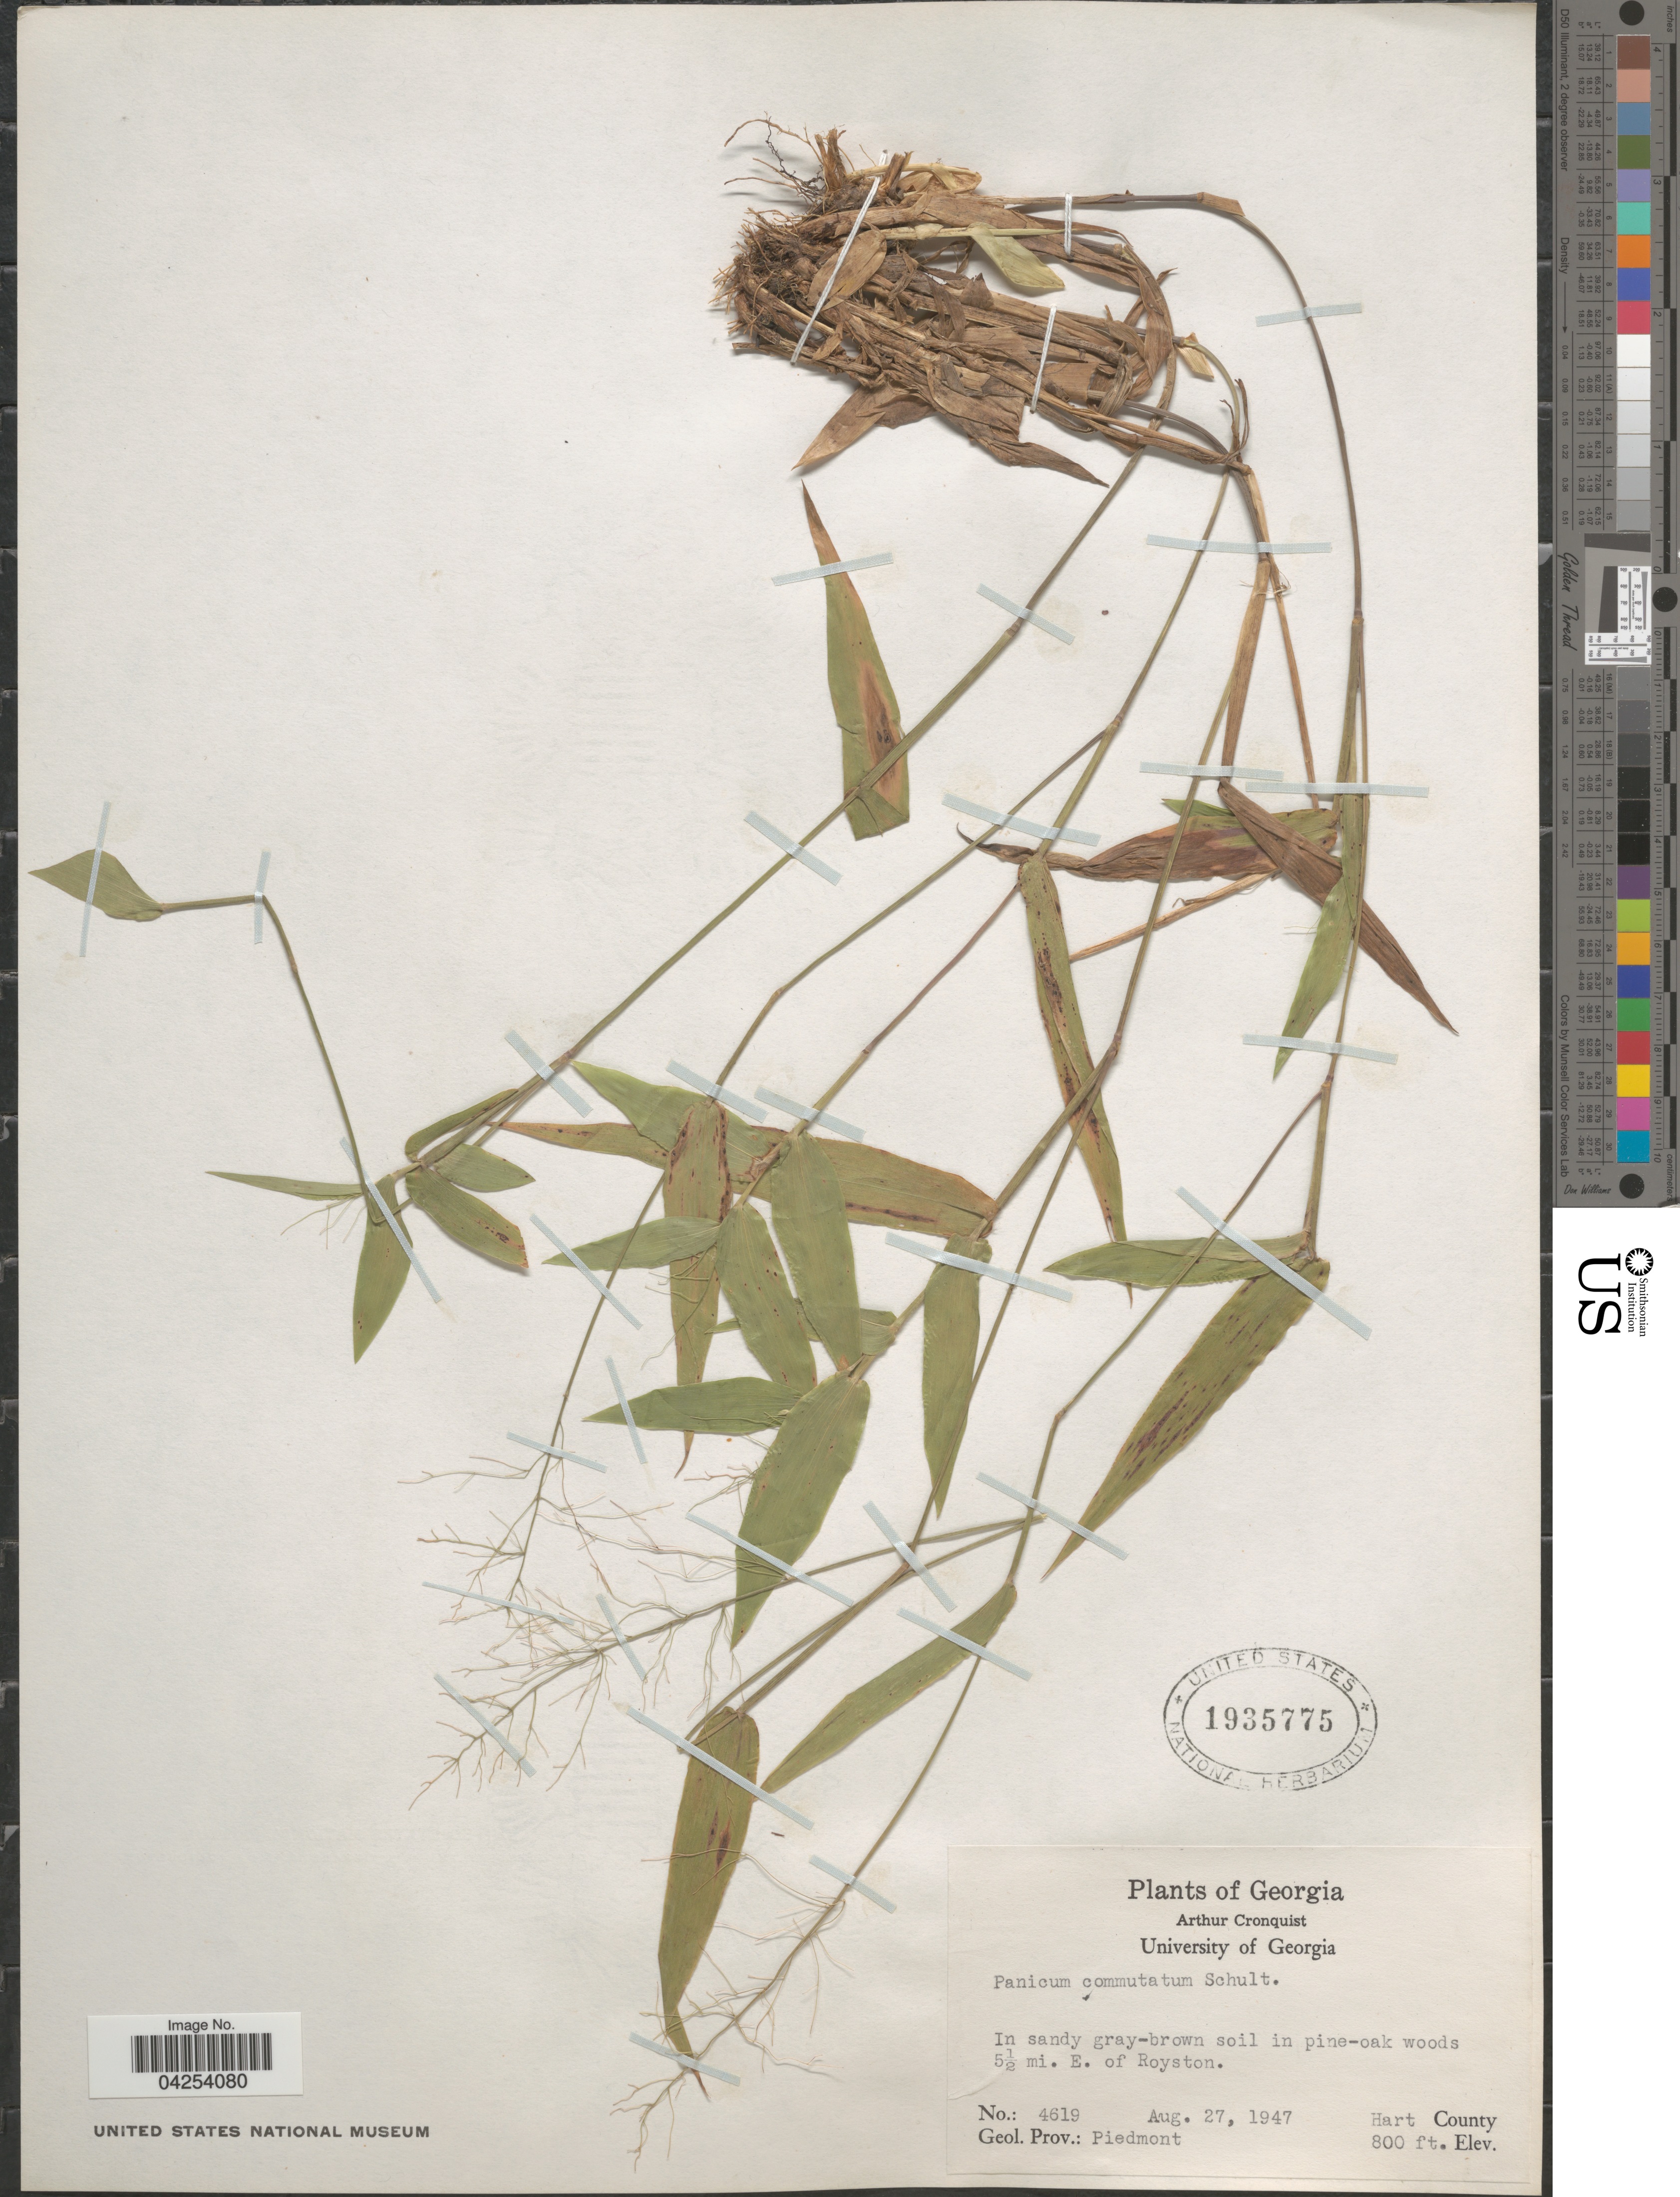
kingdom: Plantae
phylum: Tracheophyta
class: Liliopsida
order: Poales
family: Poaceae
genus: Dichanthelium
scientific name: Dichanthelium commutatum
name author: (Schult.) Gould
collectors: A. J. Cronquist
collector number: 4619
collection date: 1947-08-27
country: United States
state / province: Georgia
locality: In sandy gray-brown soil in pine-oak woods 5½ mi. E. of Royston. Hart County. Geol. Prov.: Piedmont.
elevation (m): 244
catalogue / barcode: US 1935775